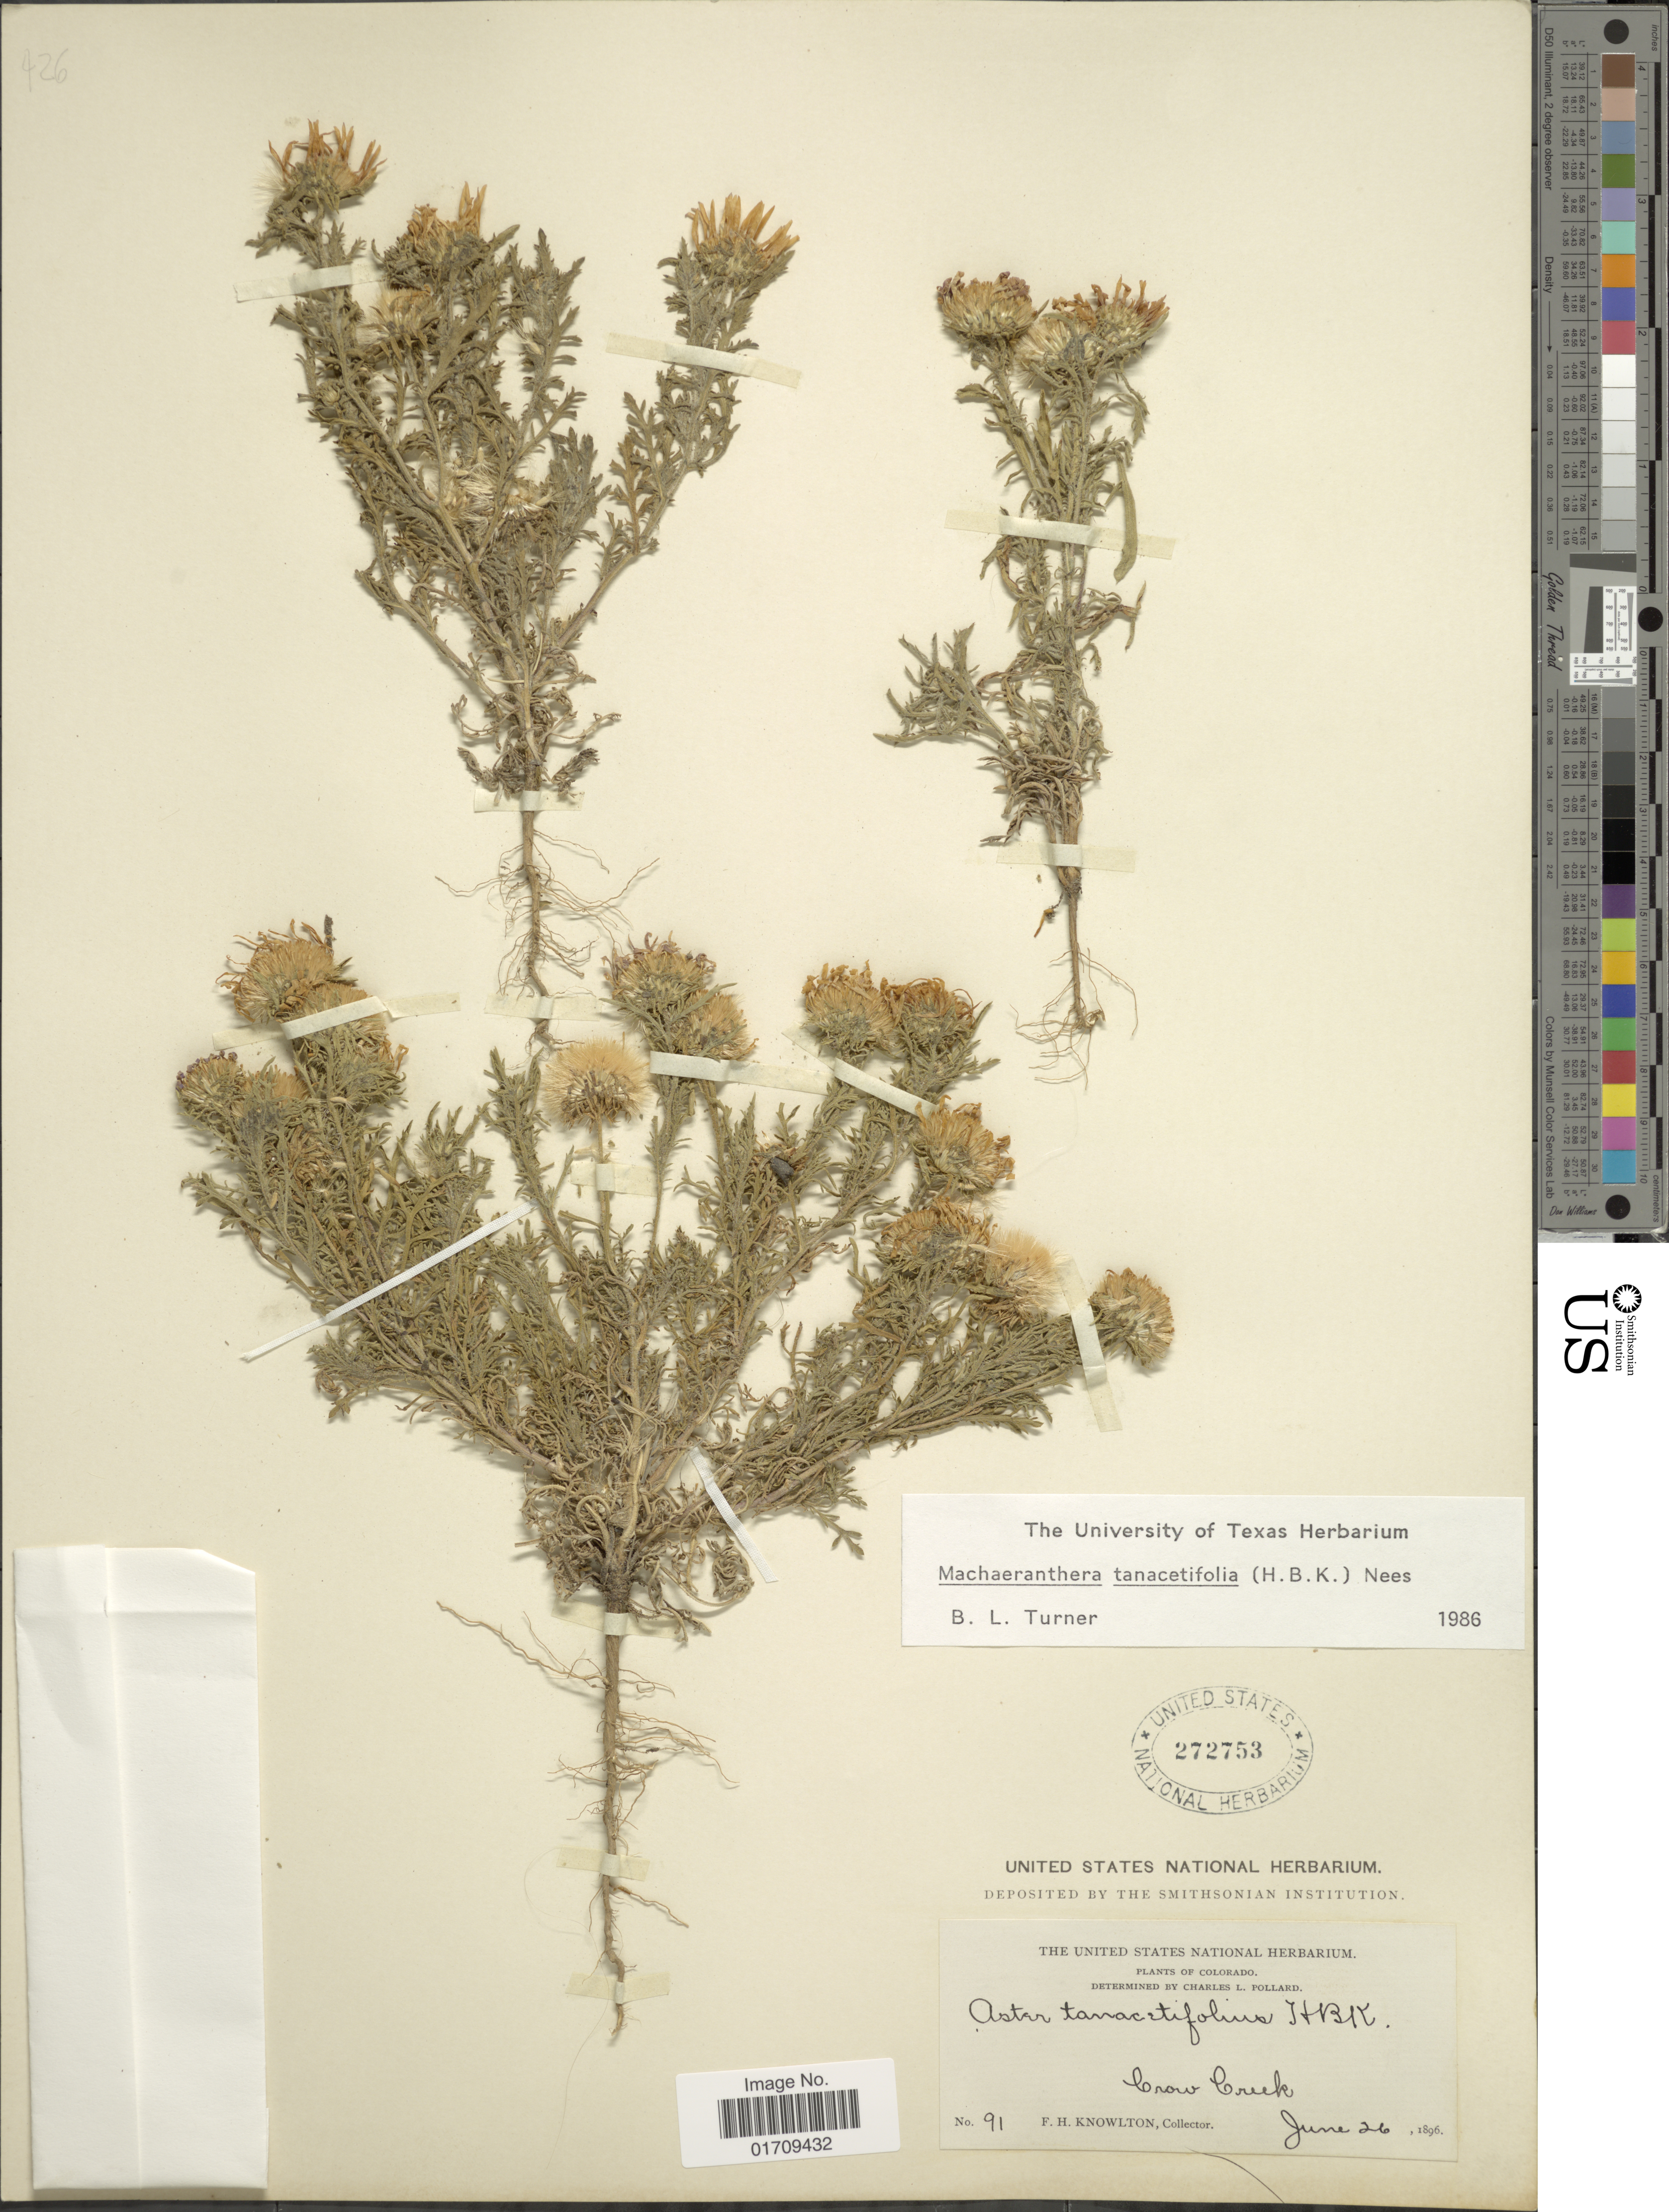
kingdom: Plantae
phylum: Tracheophyta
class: Magnoliopsida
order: Asterales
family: Asteraceae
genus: Machaeranthera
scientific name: Machaeranthera tanacetifolia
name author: (Kunth) Nees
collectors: F. H. Knowlton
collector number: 91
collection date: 1896-06-26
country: United States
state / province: Colorado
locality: Crow Creek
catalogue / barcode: US 272753